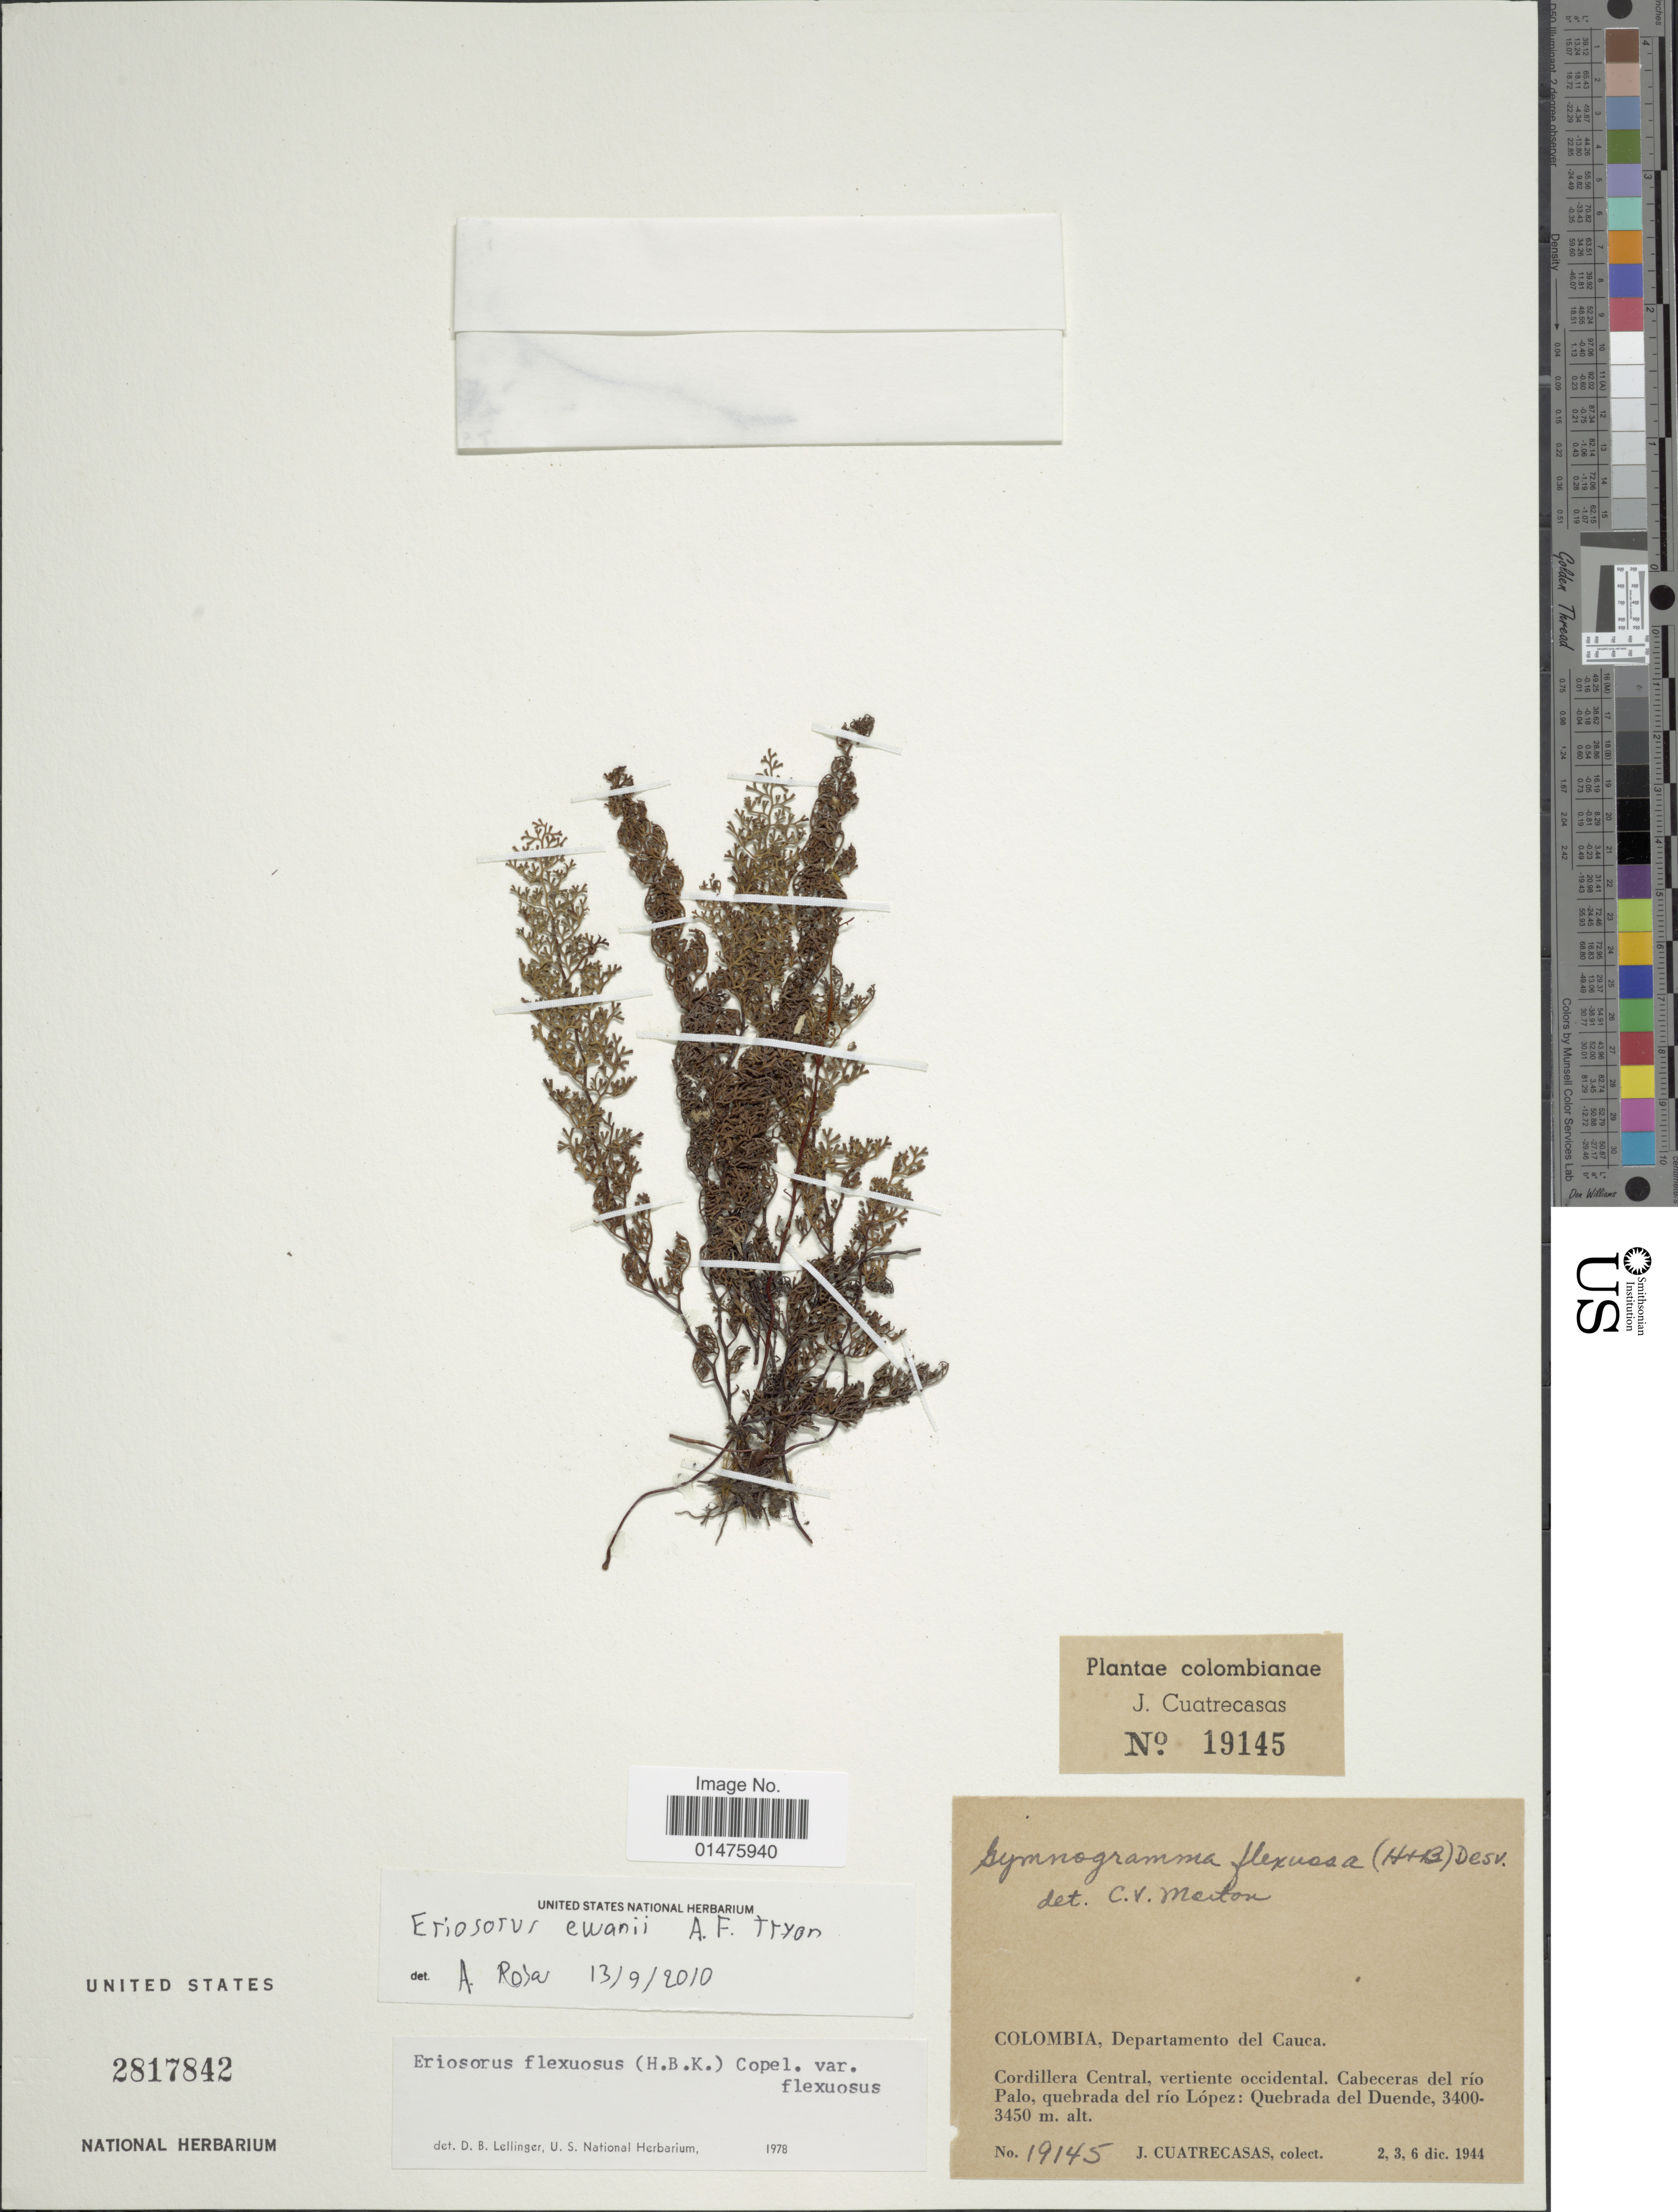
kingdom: Plantae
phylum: Tracheophyta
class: Polypodiopsida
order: Polypodiales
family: Pteridaceae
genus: Jamesonia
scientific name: Jamesonia ewanii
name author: (A.F. Tryon) Christenh.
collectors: J. Cuatrecasas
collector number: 19145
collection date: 1944-12-02/1944-12-06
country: Colombia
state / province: Cauca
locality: Departmento del Cauca, Cordillera Central, vertiente occidental. Cabeceras del río Palo, quebrada del río López: Quebrada del Duende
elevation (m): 3400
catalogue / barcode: US 2817842